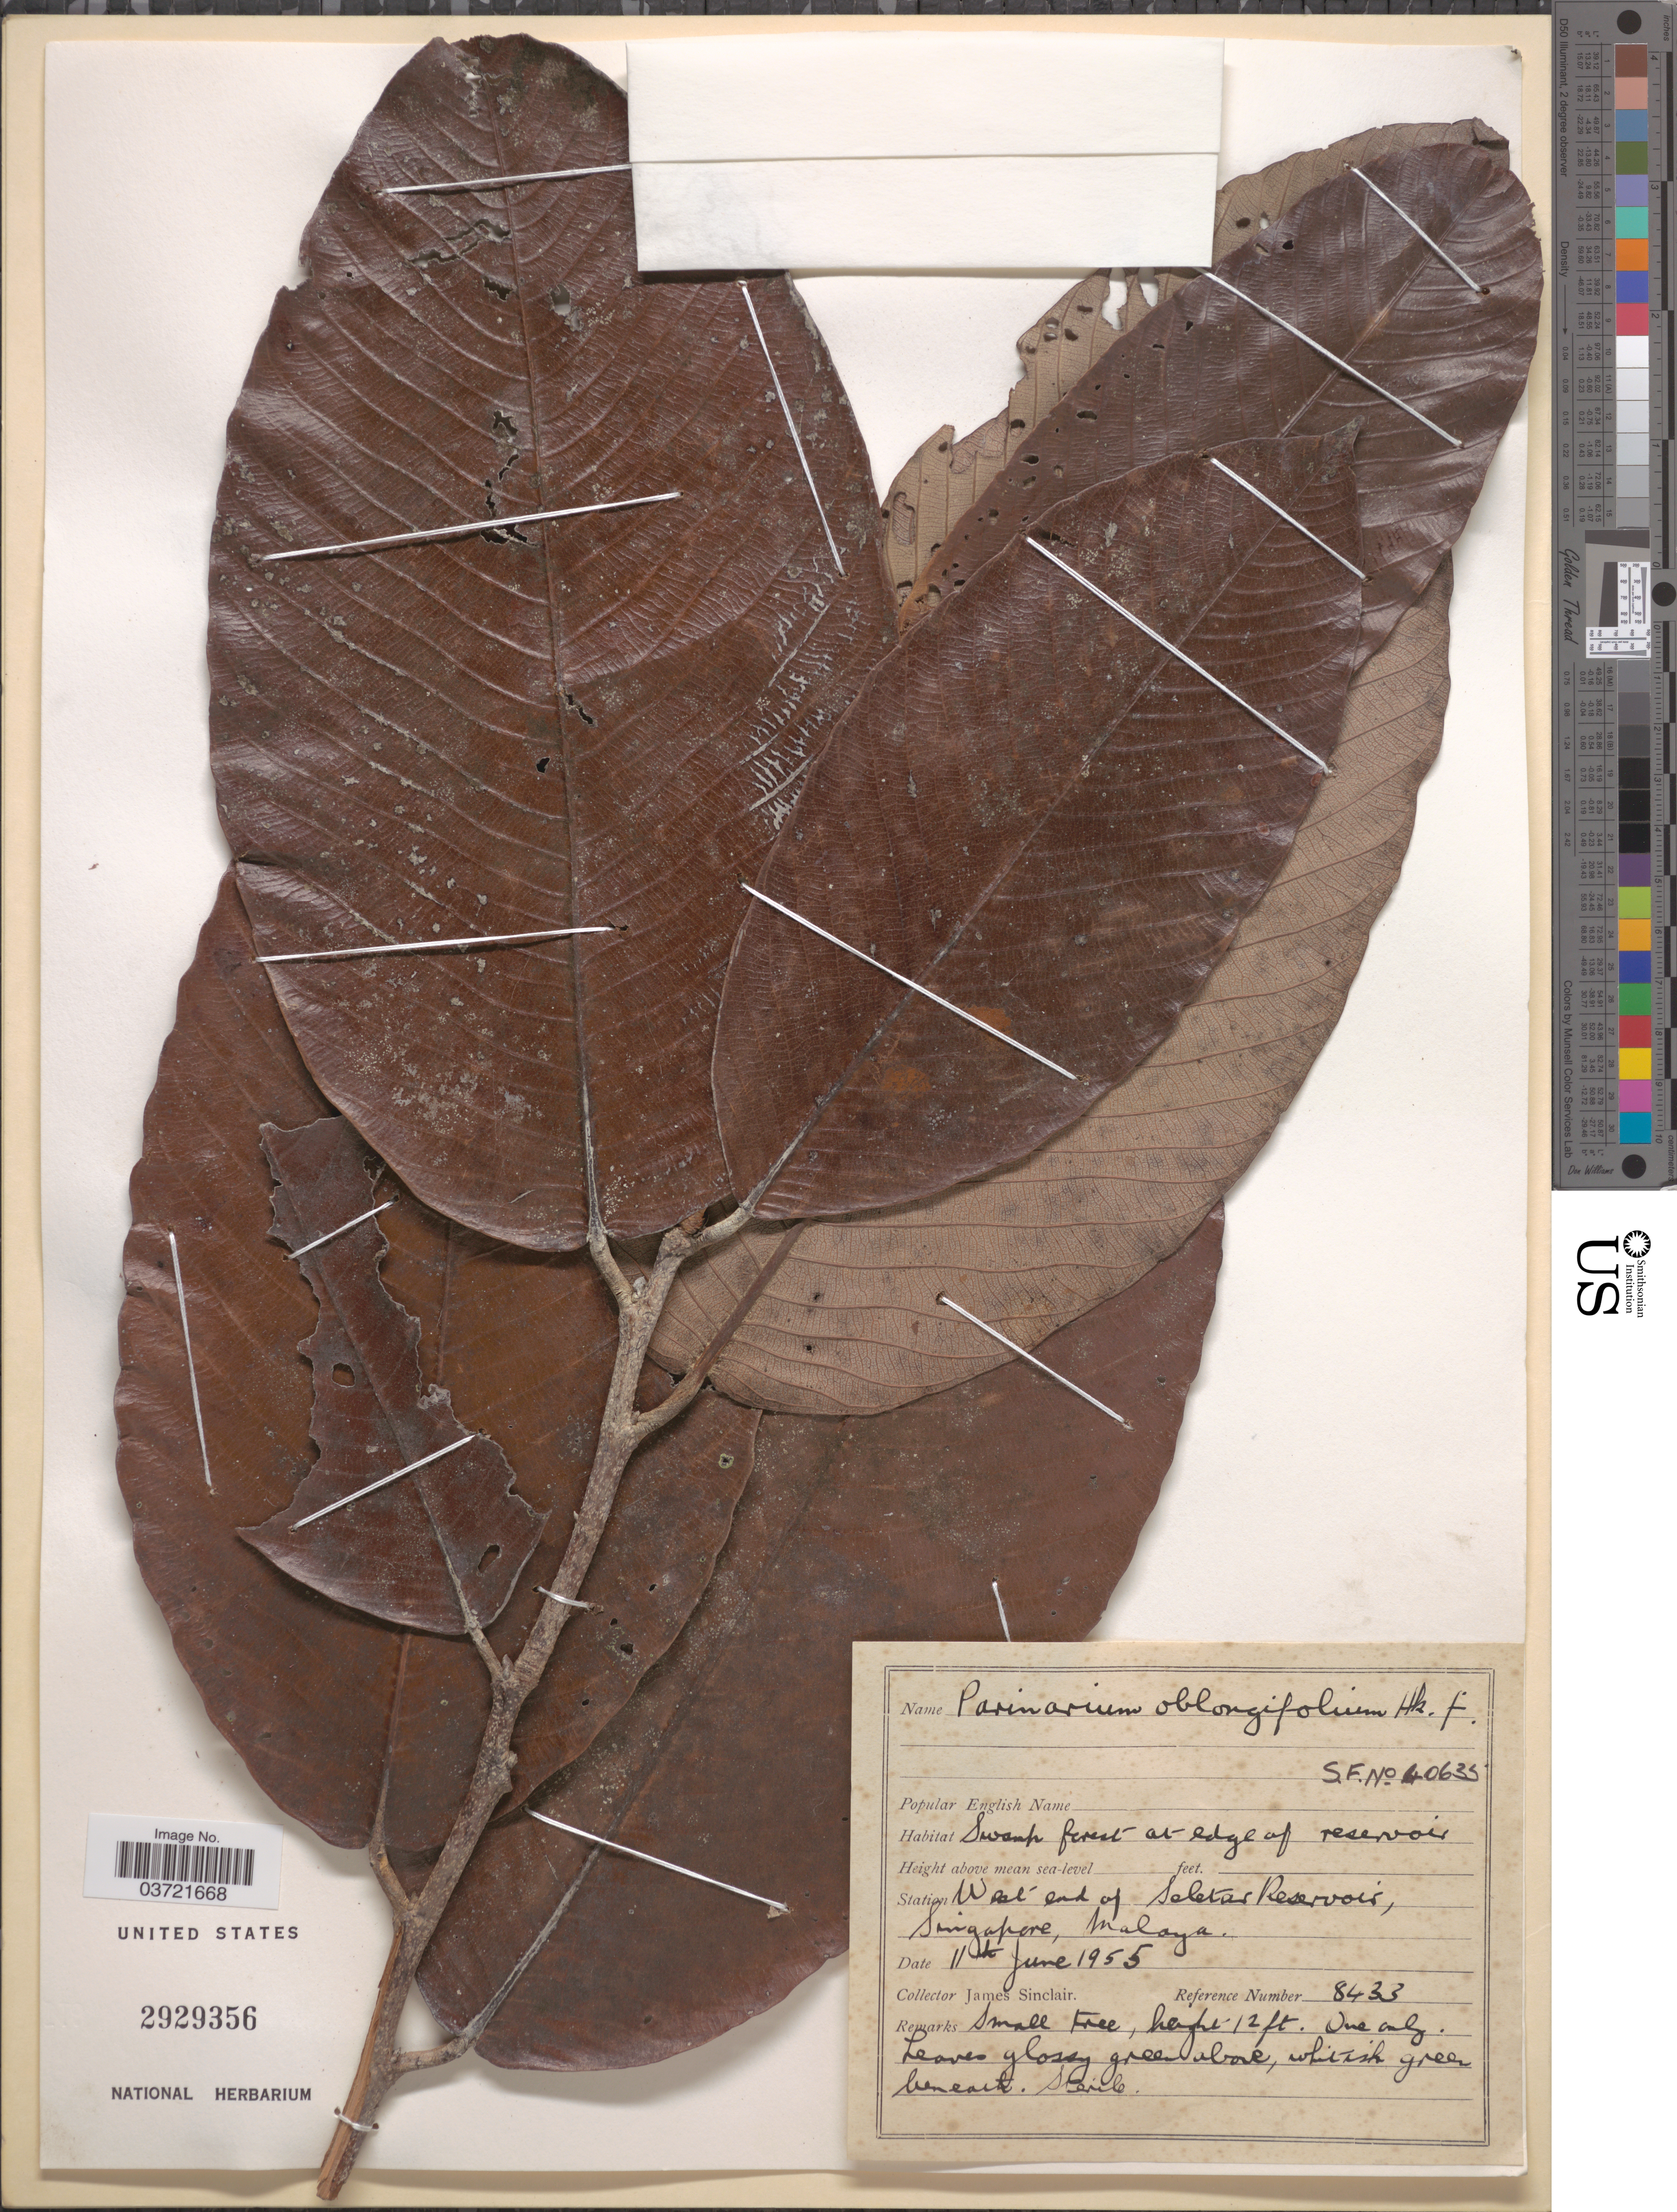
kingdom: Plantae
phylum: Tracheophyta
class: Magnoliopsida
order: Malpighiales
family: Chrysobalanaceae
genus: Parinari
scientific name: Parinari oblongifolia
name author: Hook. f.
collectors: J. Sinclair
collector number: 8433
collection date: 1955-06-11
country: Singapore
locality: Station West end of Seletar Reservoir, Malaya.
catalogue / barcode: US 2929356